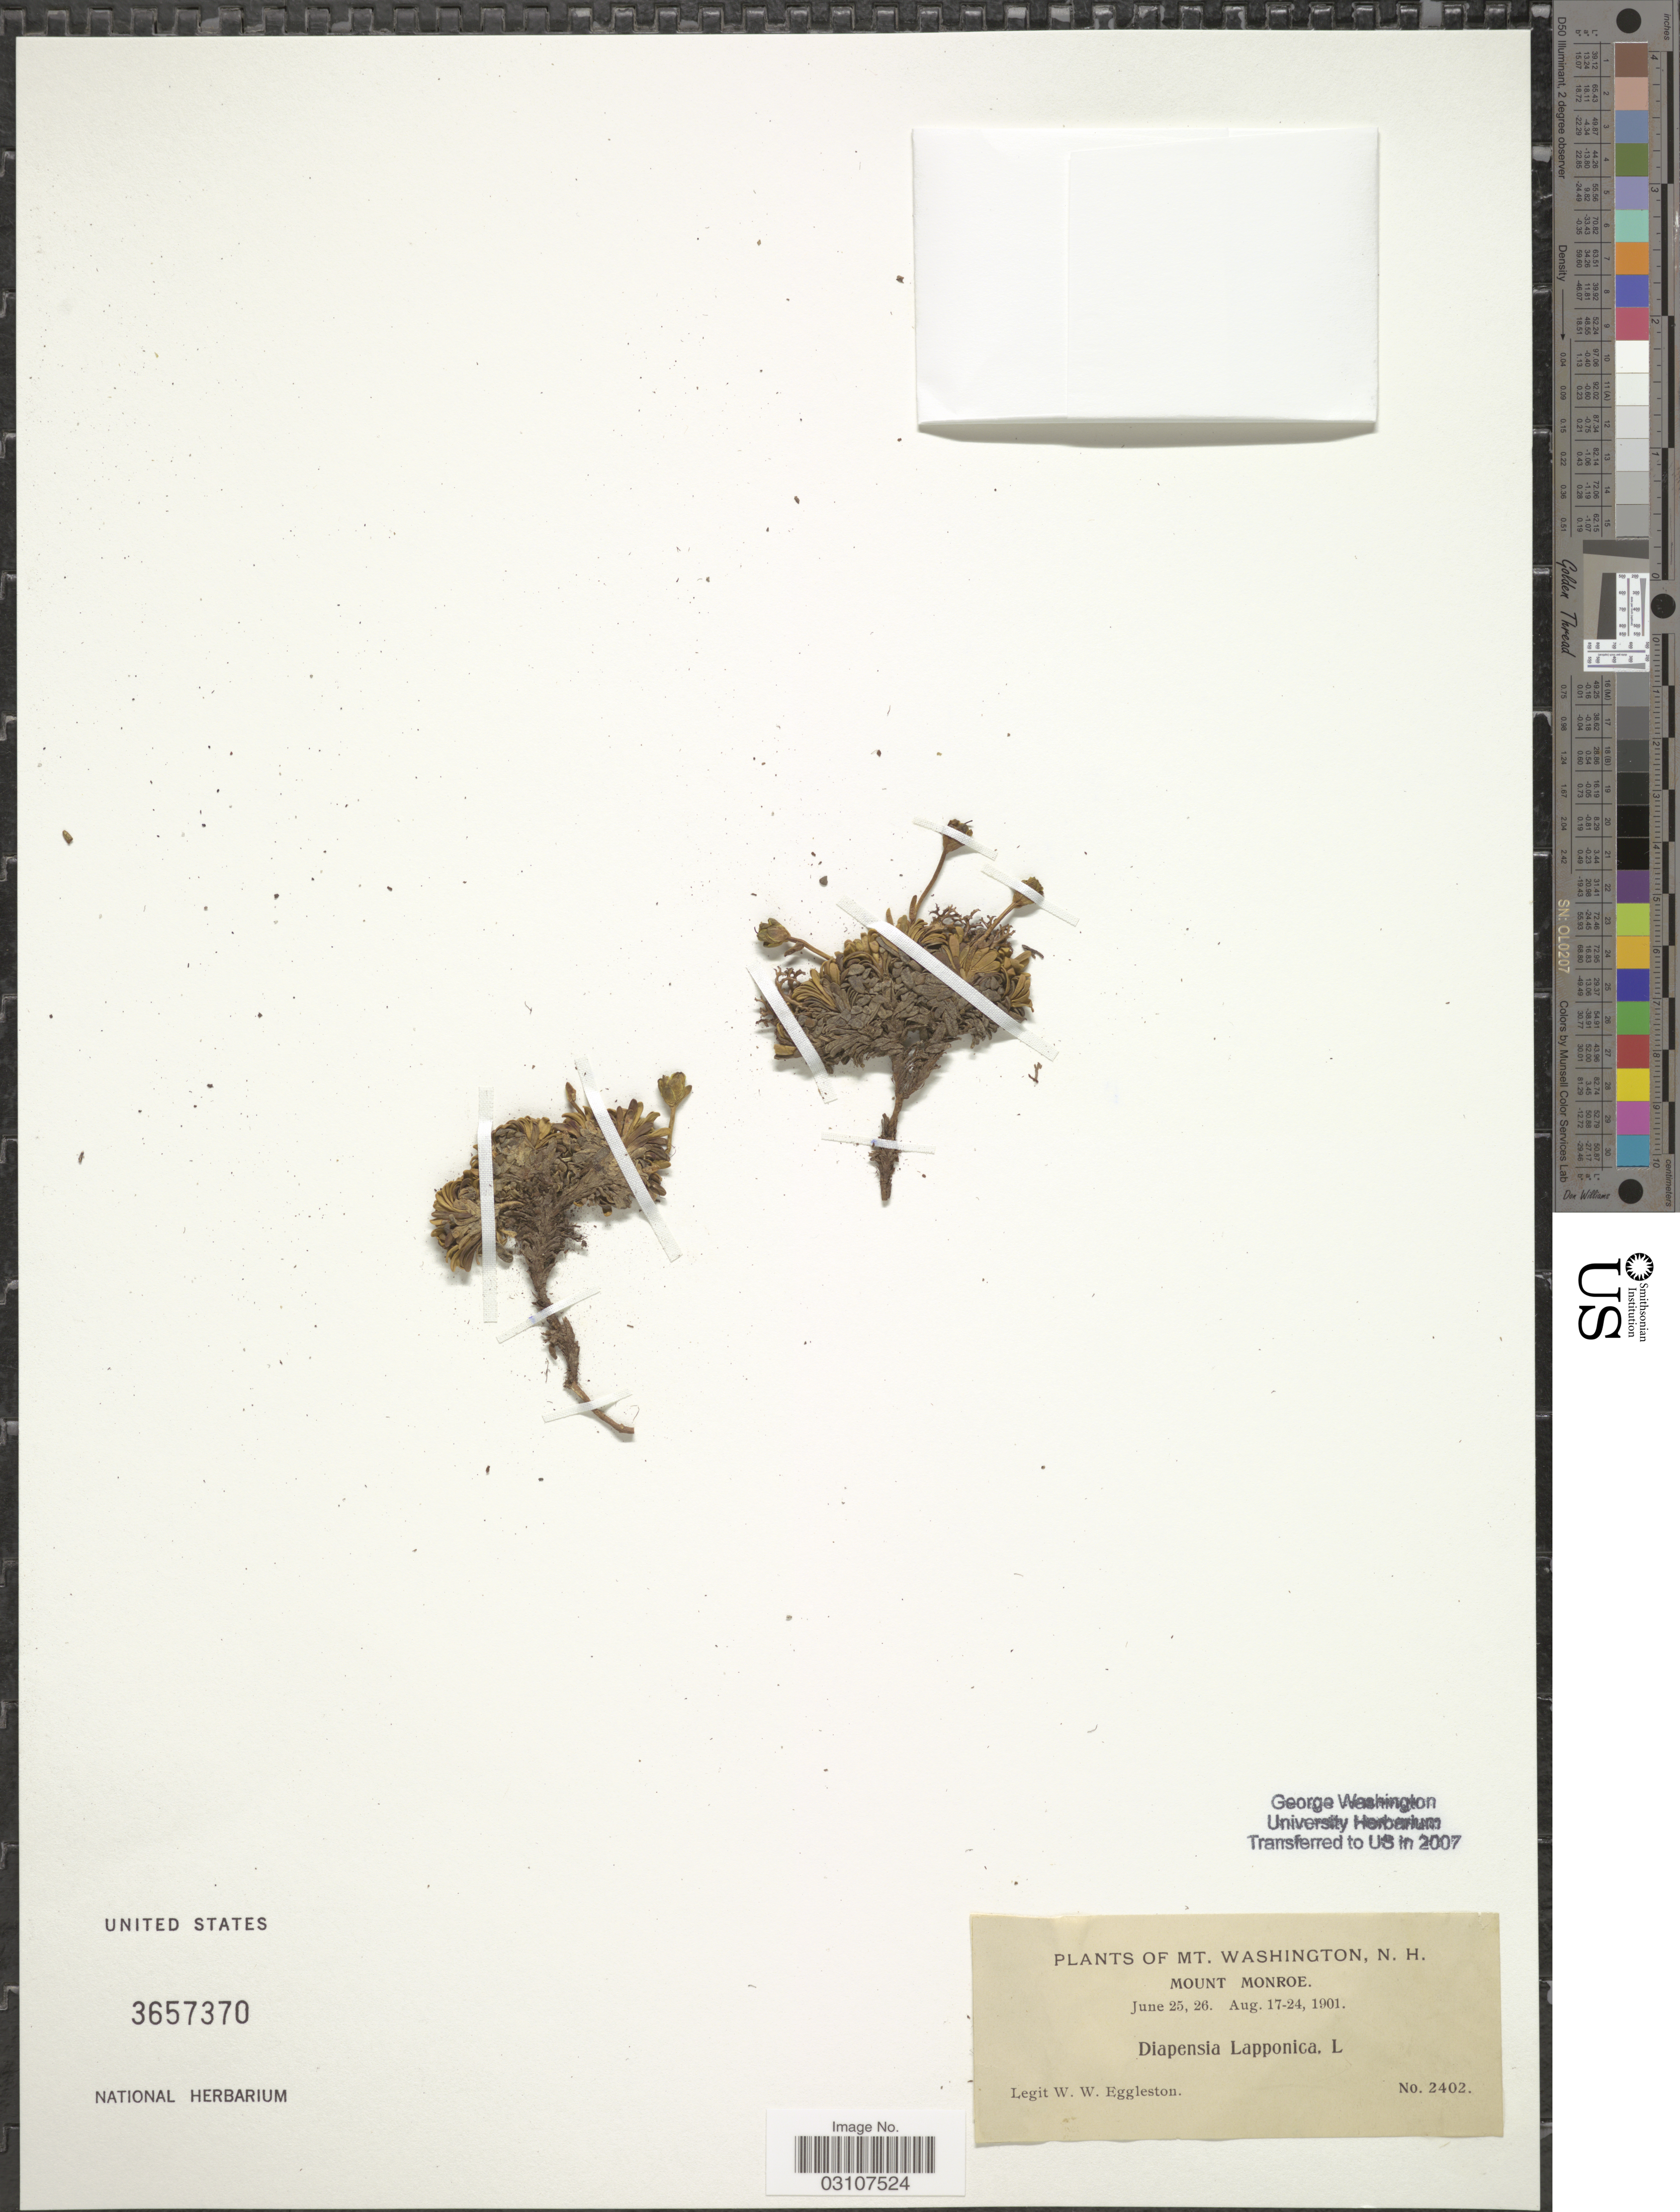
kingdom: Plantae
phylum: Tracheophyta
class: Magnoliopsida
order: Ericales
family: Diapensiaceae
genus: Diapensia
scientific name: Diapensia lapponica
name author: L.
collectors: W. W. Eggleston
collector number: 2402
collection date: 1901-06-25/1901-08-24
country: United States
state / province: New Hampshire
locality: Mt. Washington. Mount Monroe.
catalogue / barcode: US 3657370